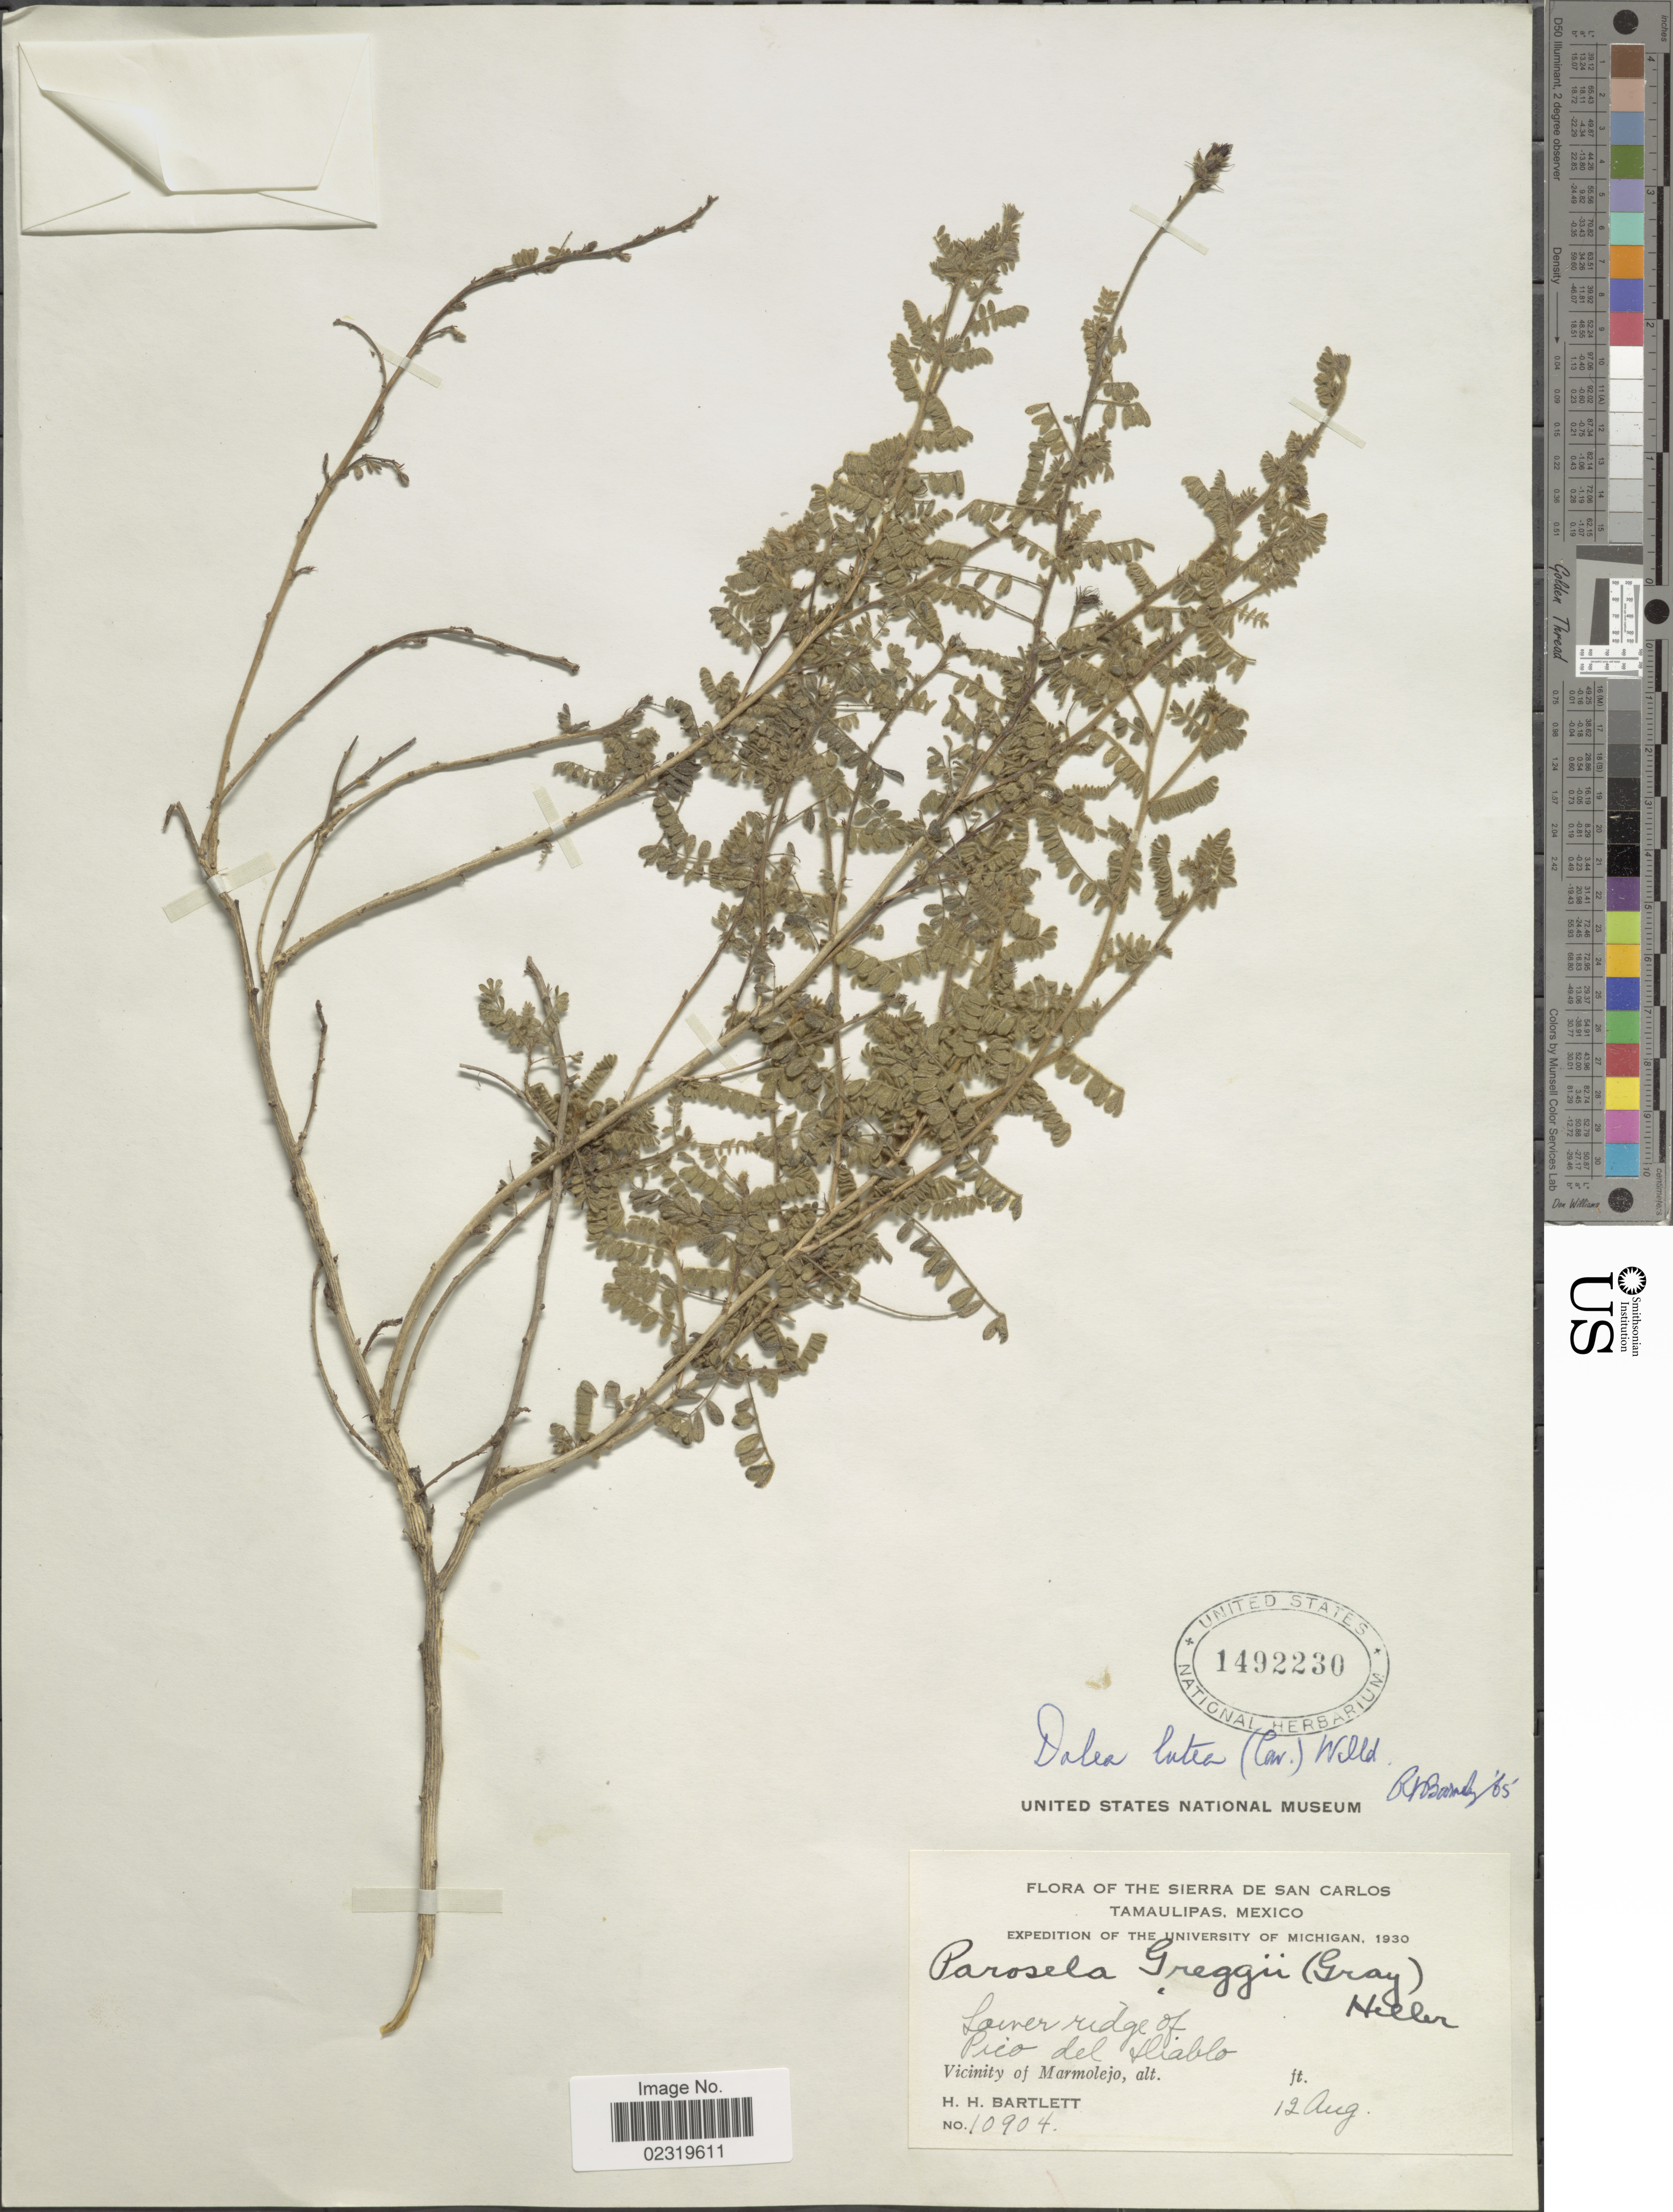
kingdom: Plantae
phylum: Tracheophyta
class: Magnoliopsida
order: Fabales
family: Fabaceae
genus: Dalea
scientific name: Dalea lutea var. lutea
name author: (Cav.) Willd.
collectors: H. H. Bartlett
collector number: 10904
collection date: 1930-08-12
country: Mexico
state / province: Tamaulipas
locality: Sierra de San Carlos, Pico del Diablo, Vicinity of Marmolejo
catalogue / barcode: US 1492230